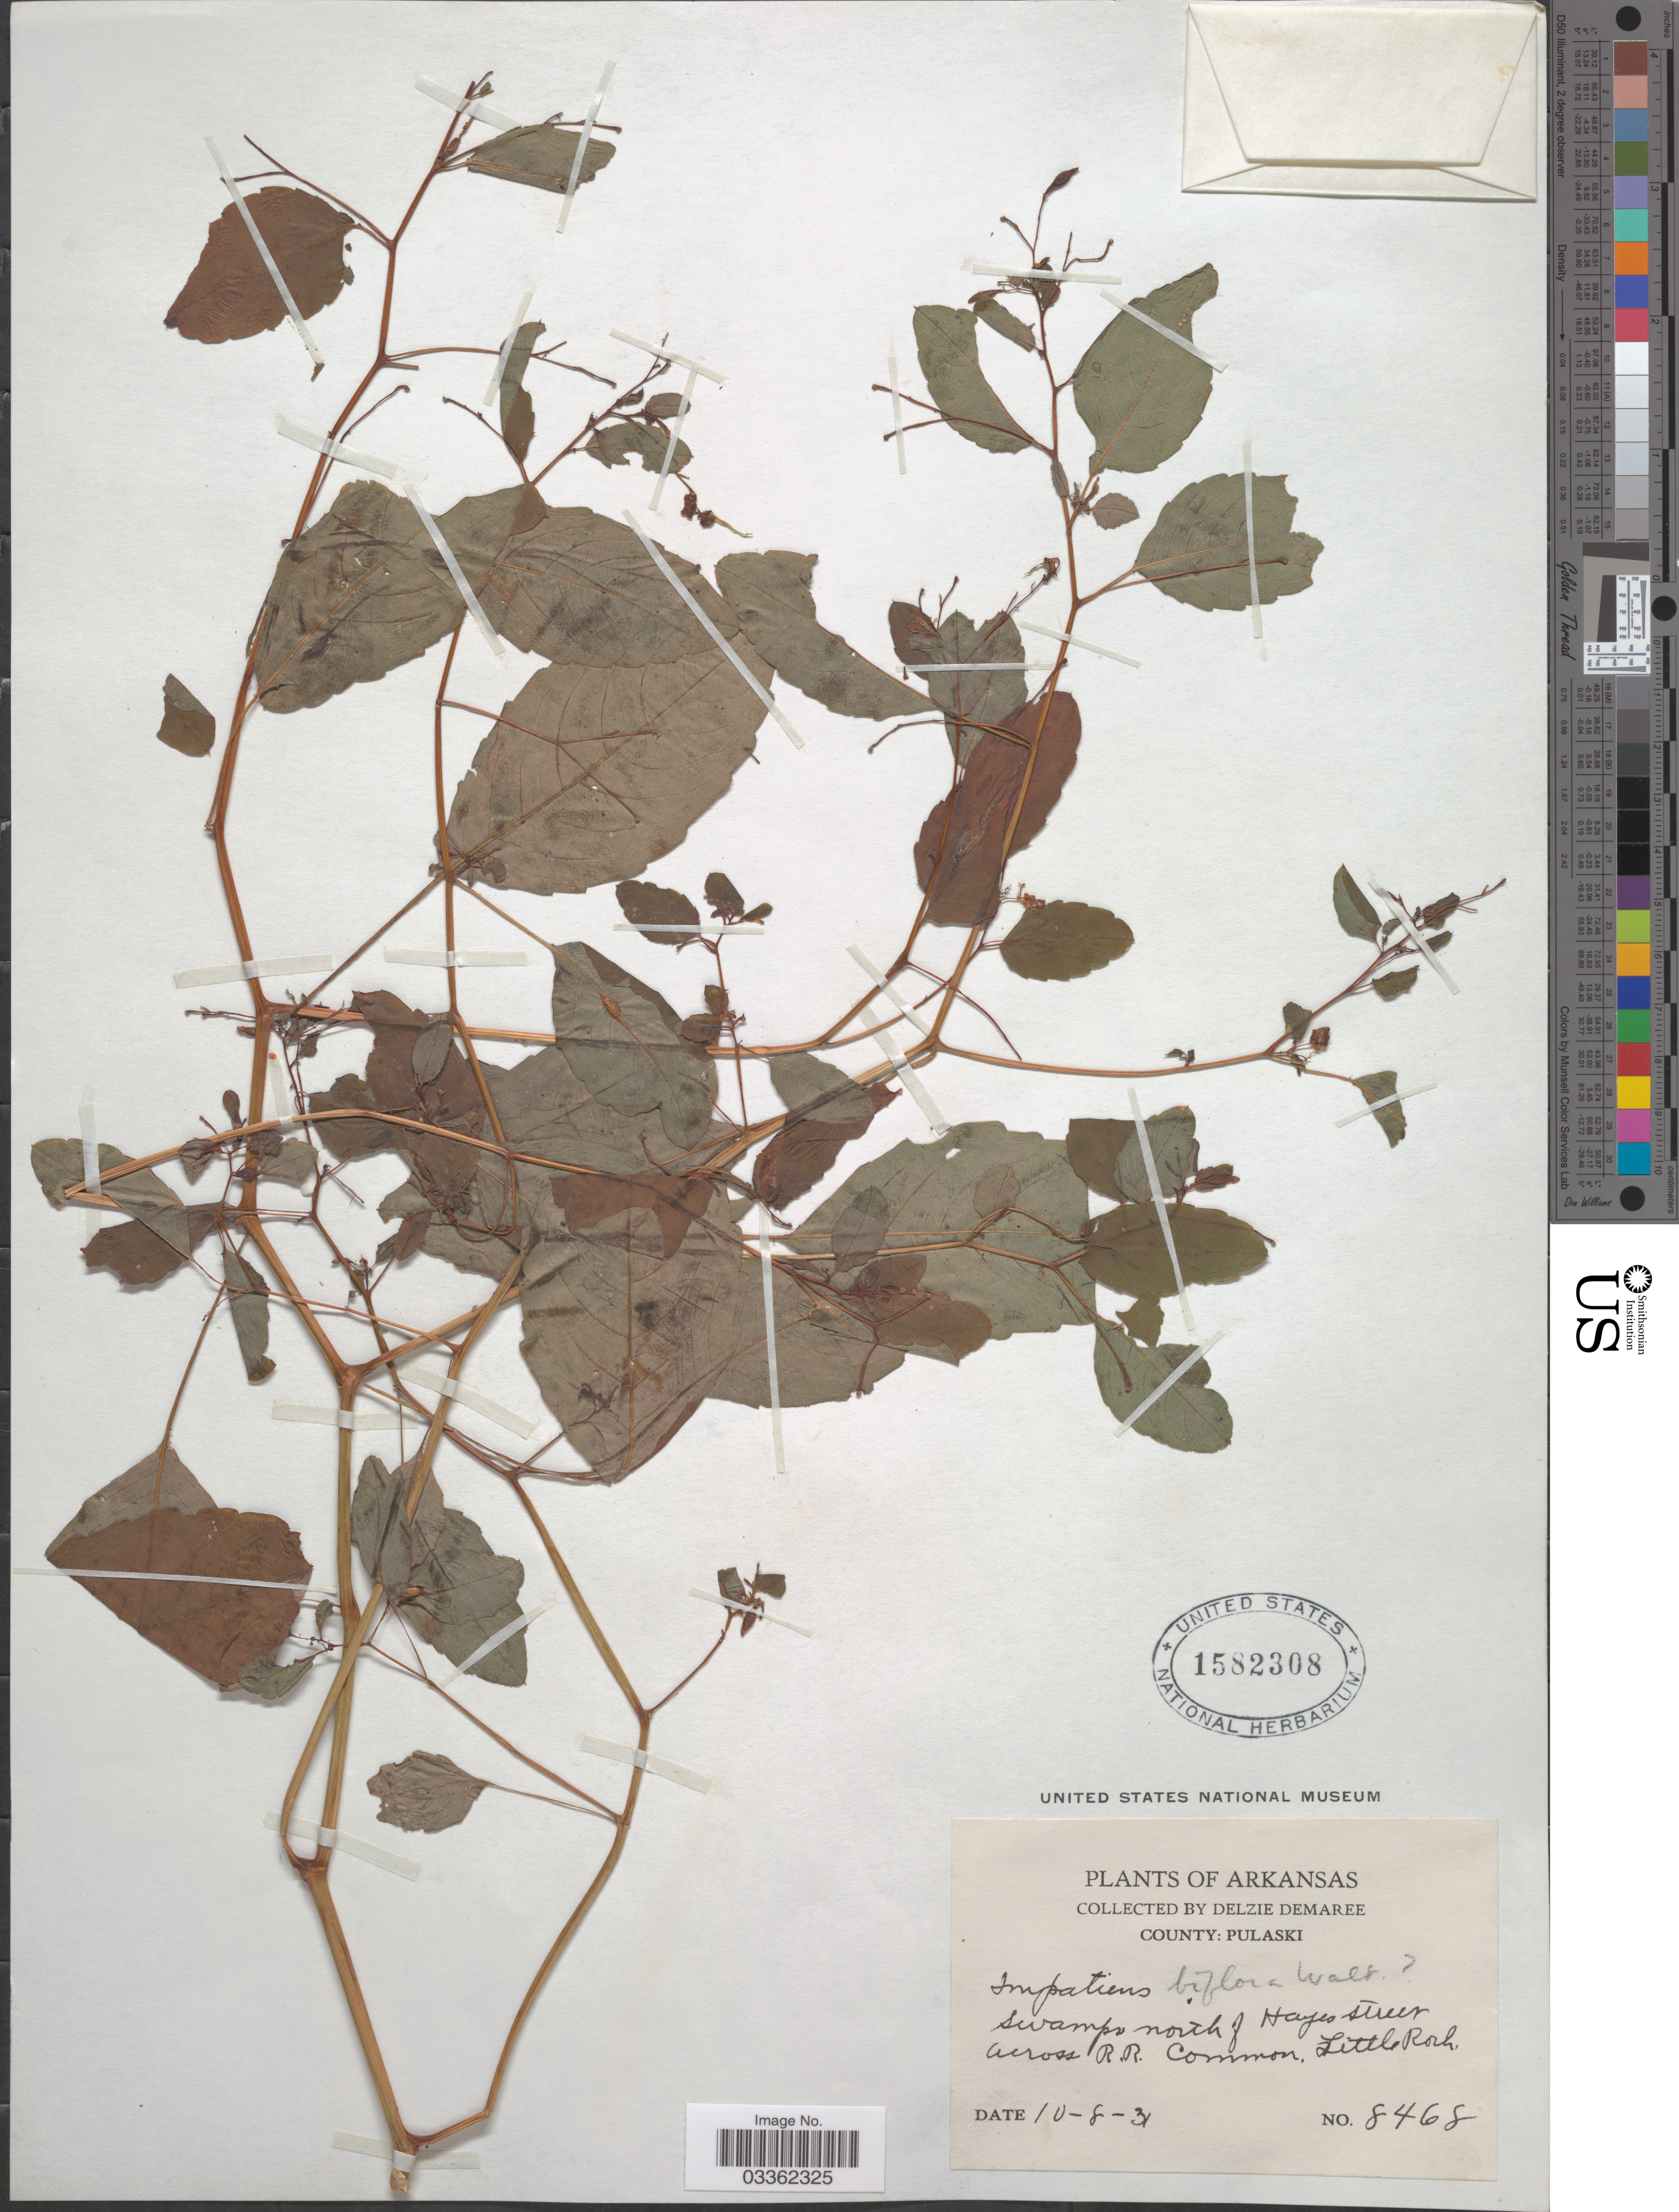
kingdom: Plantae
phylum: Tracheophyta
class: Magnoliopsida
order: Ericales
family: Balsaminaceae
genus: Impatiens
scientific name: Impatiens capensis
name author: Meerb.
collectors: D. Demaree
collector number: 8468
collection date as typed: Transcribed d/m/y: 8/10/31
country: United States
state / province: Arkansas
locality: County: Pulaski, swamps north of Hayes street across R.R. common. Little Rock.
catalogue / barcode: US 1582308